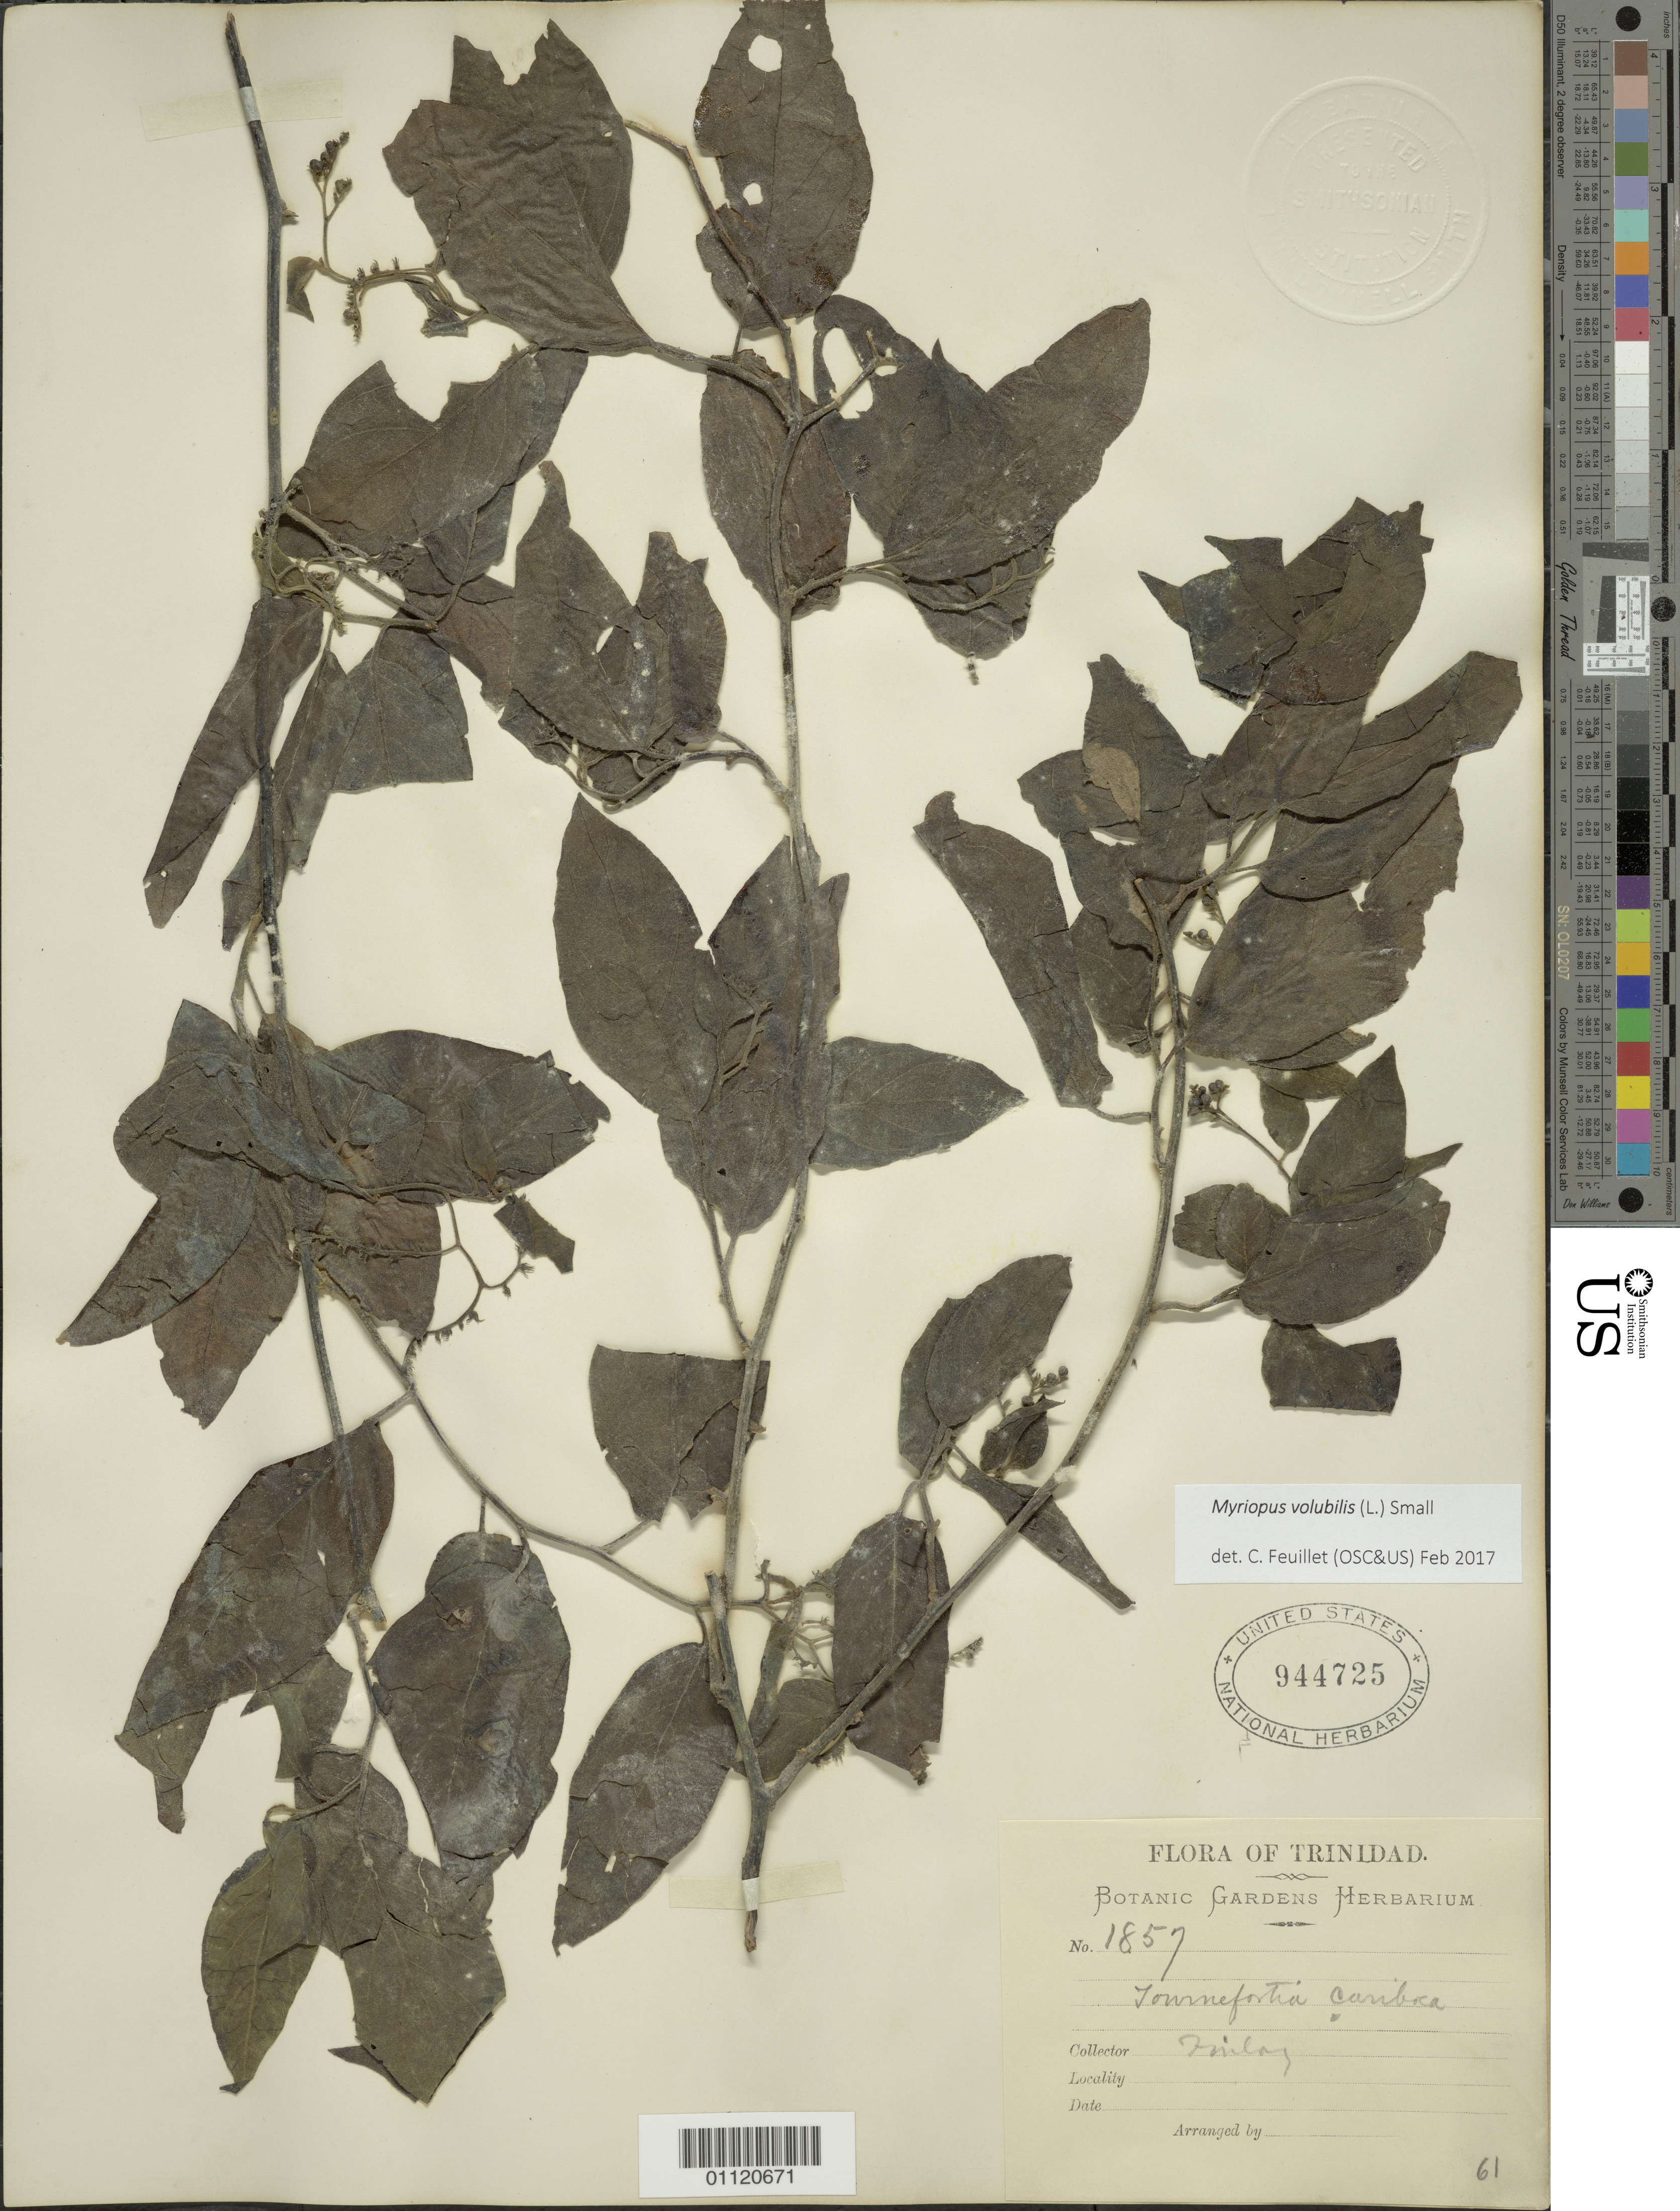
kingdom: Plantae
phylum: Tracheophyta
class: Magnoliopsida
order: Boraginales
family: Heliotropiaceae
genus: Myriopus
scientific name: Myriopus volubilis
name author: (L.) Small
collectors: -. Finlay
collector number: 1857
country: Trinidad and Tobago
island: Trinidad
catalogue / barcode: US 944725